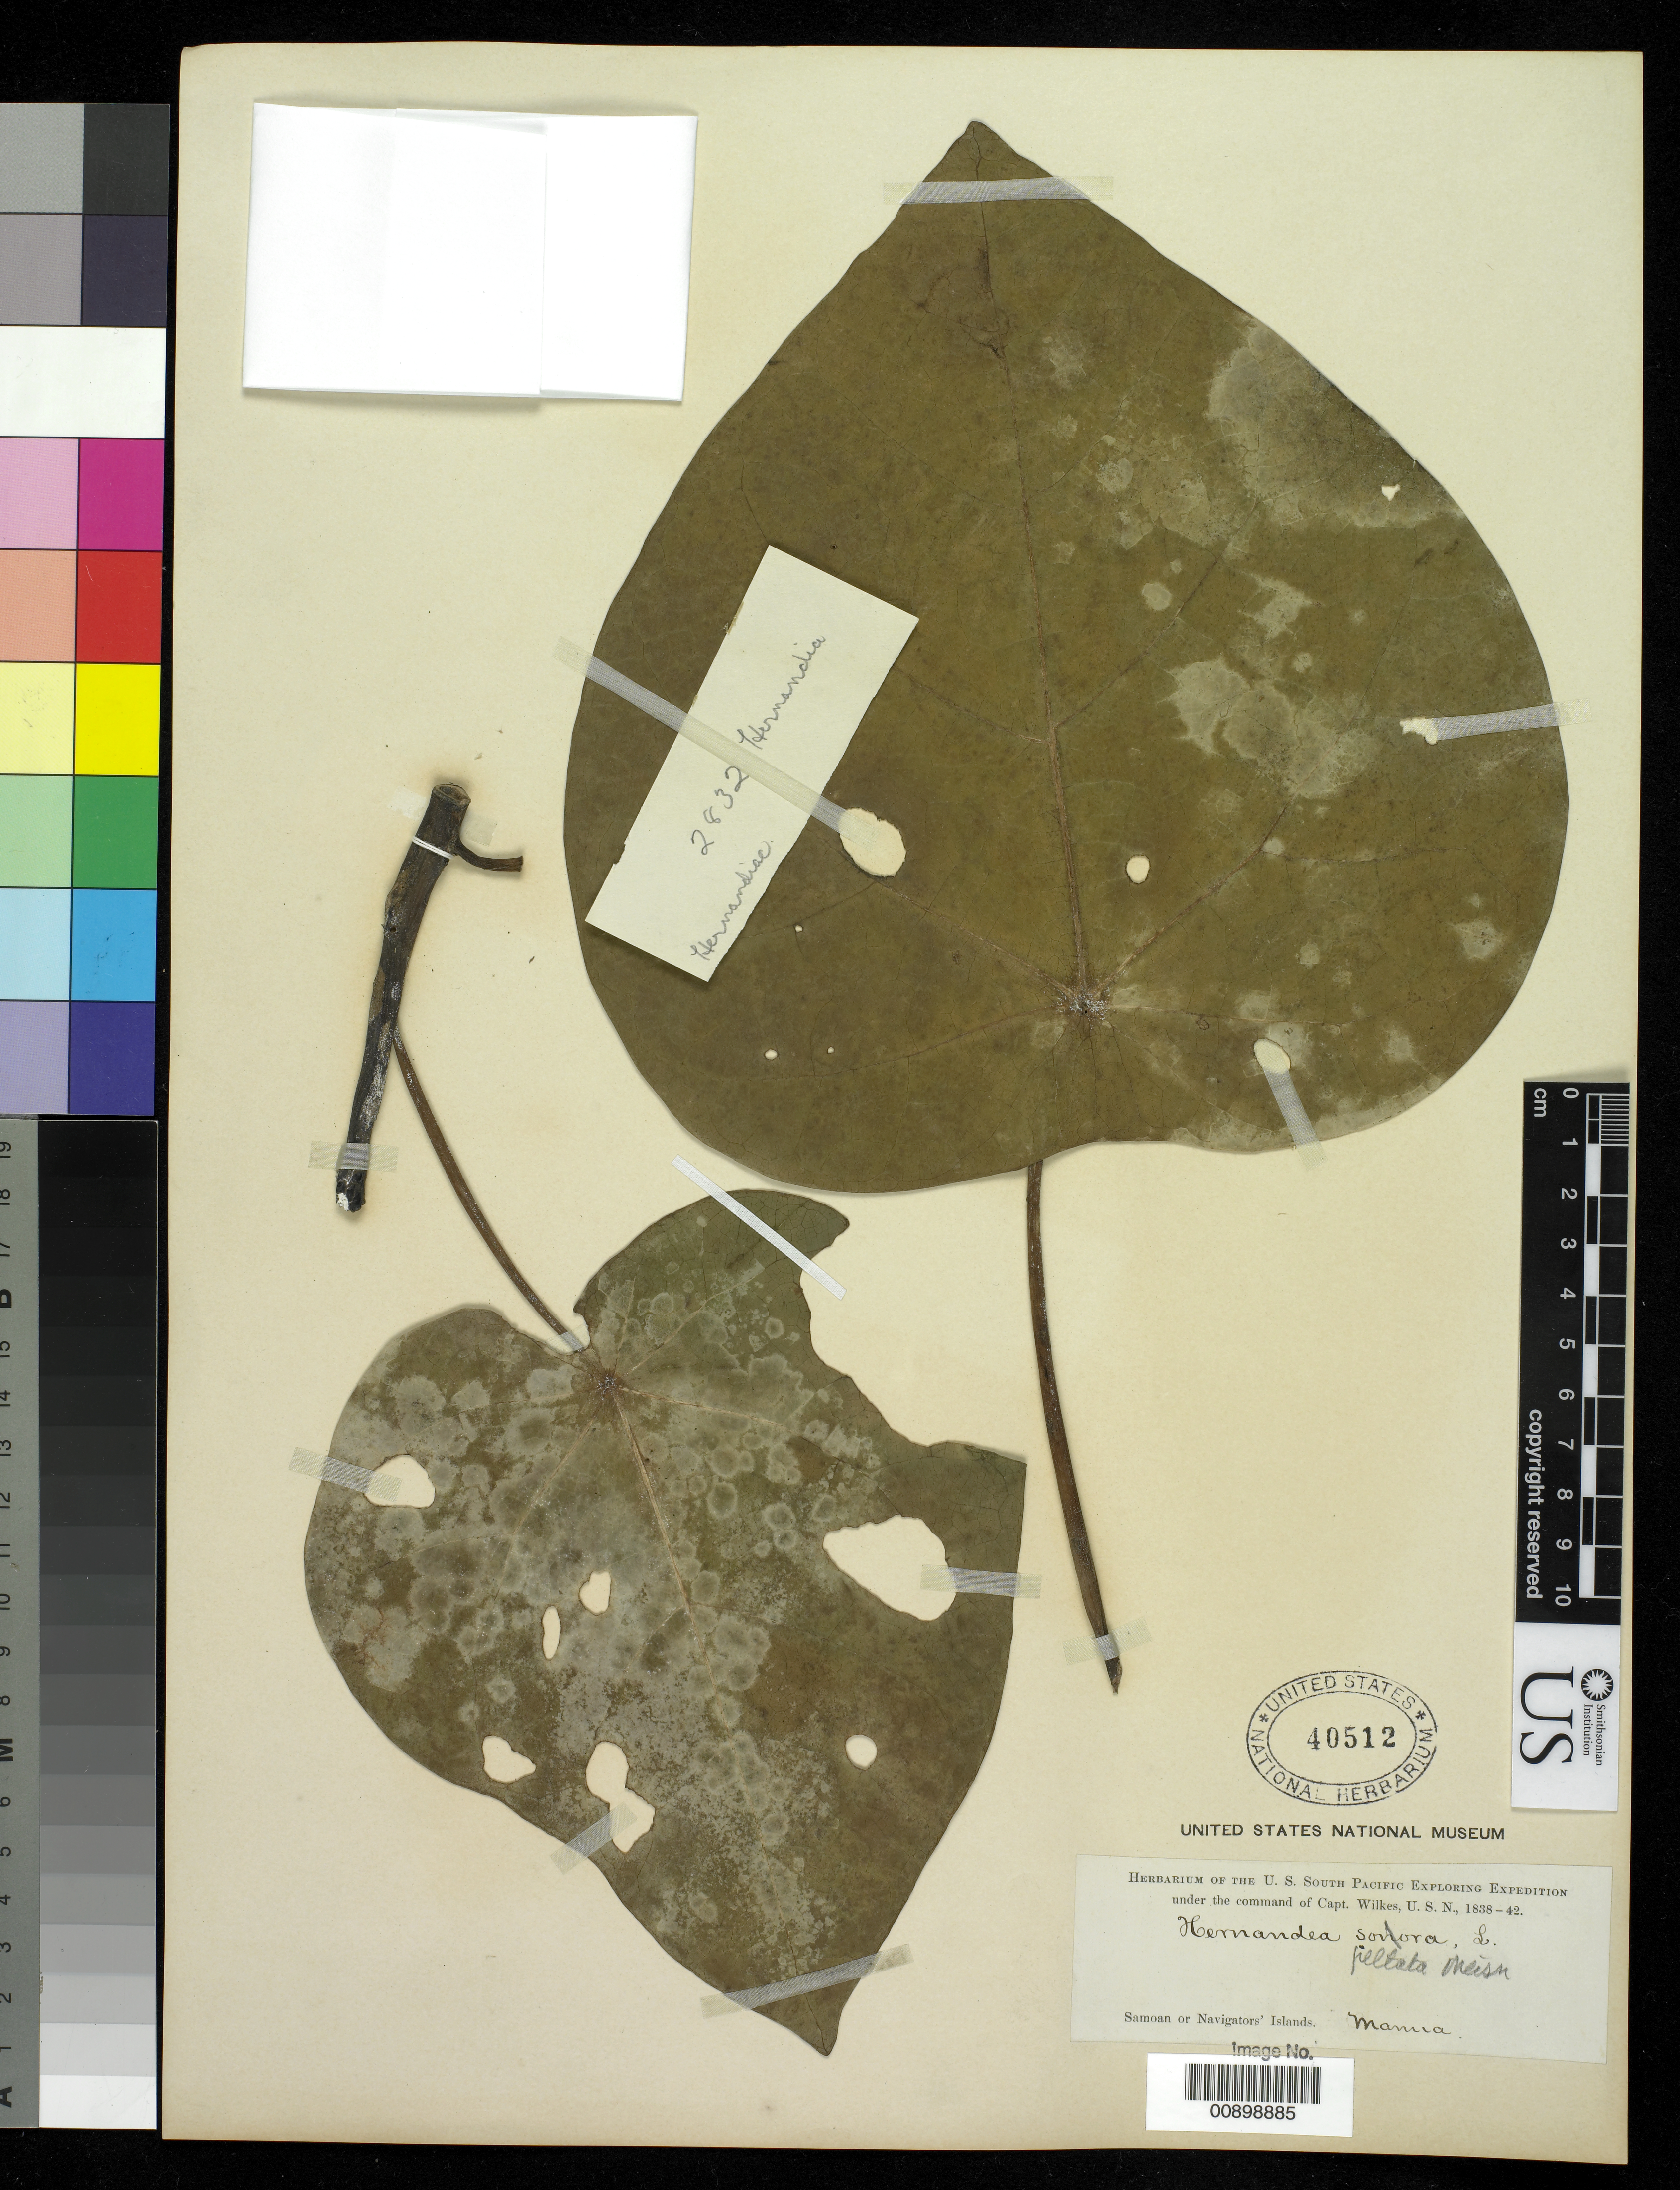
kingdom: Plantae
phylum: Tracheophyta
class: Magnoliopsida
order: Laurales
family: Hernandiaceae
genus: Hernandia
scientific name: Hernandia nymphaeifolia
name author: (C. Presl) Kubitzki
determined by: Strong, M. T., (US), Smithsonian Institution - National Museum of Natural History (UNITED STATES)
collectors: Wilkes Explor. Exped.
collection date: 1838/1842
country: American Samoa / Samoa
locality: Samoan Islands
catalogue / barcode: US 40512